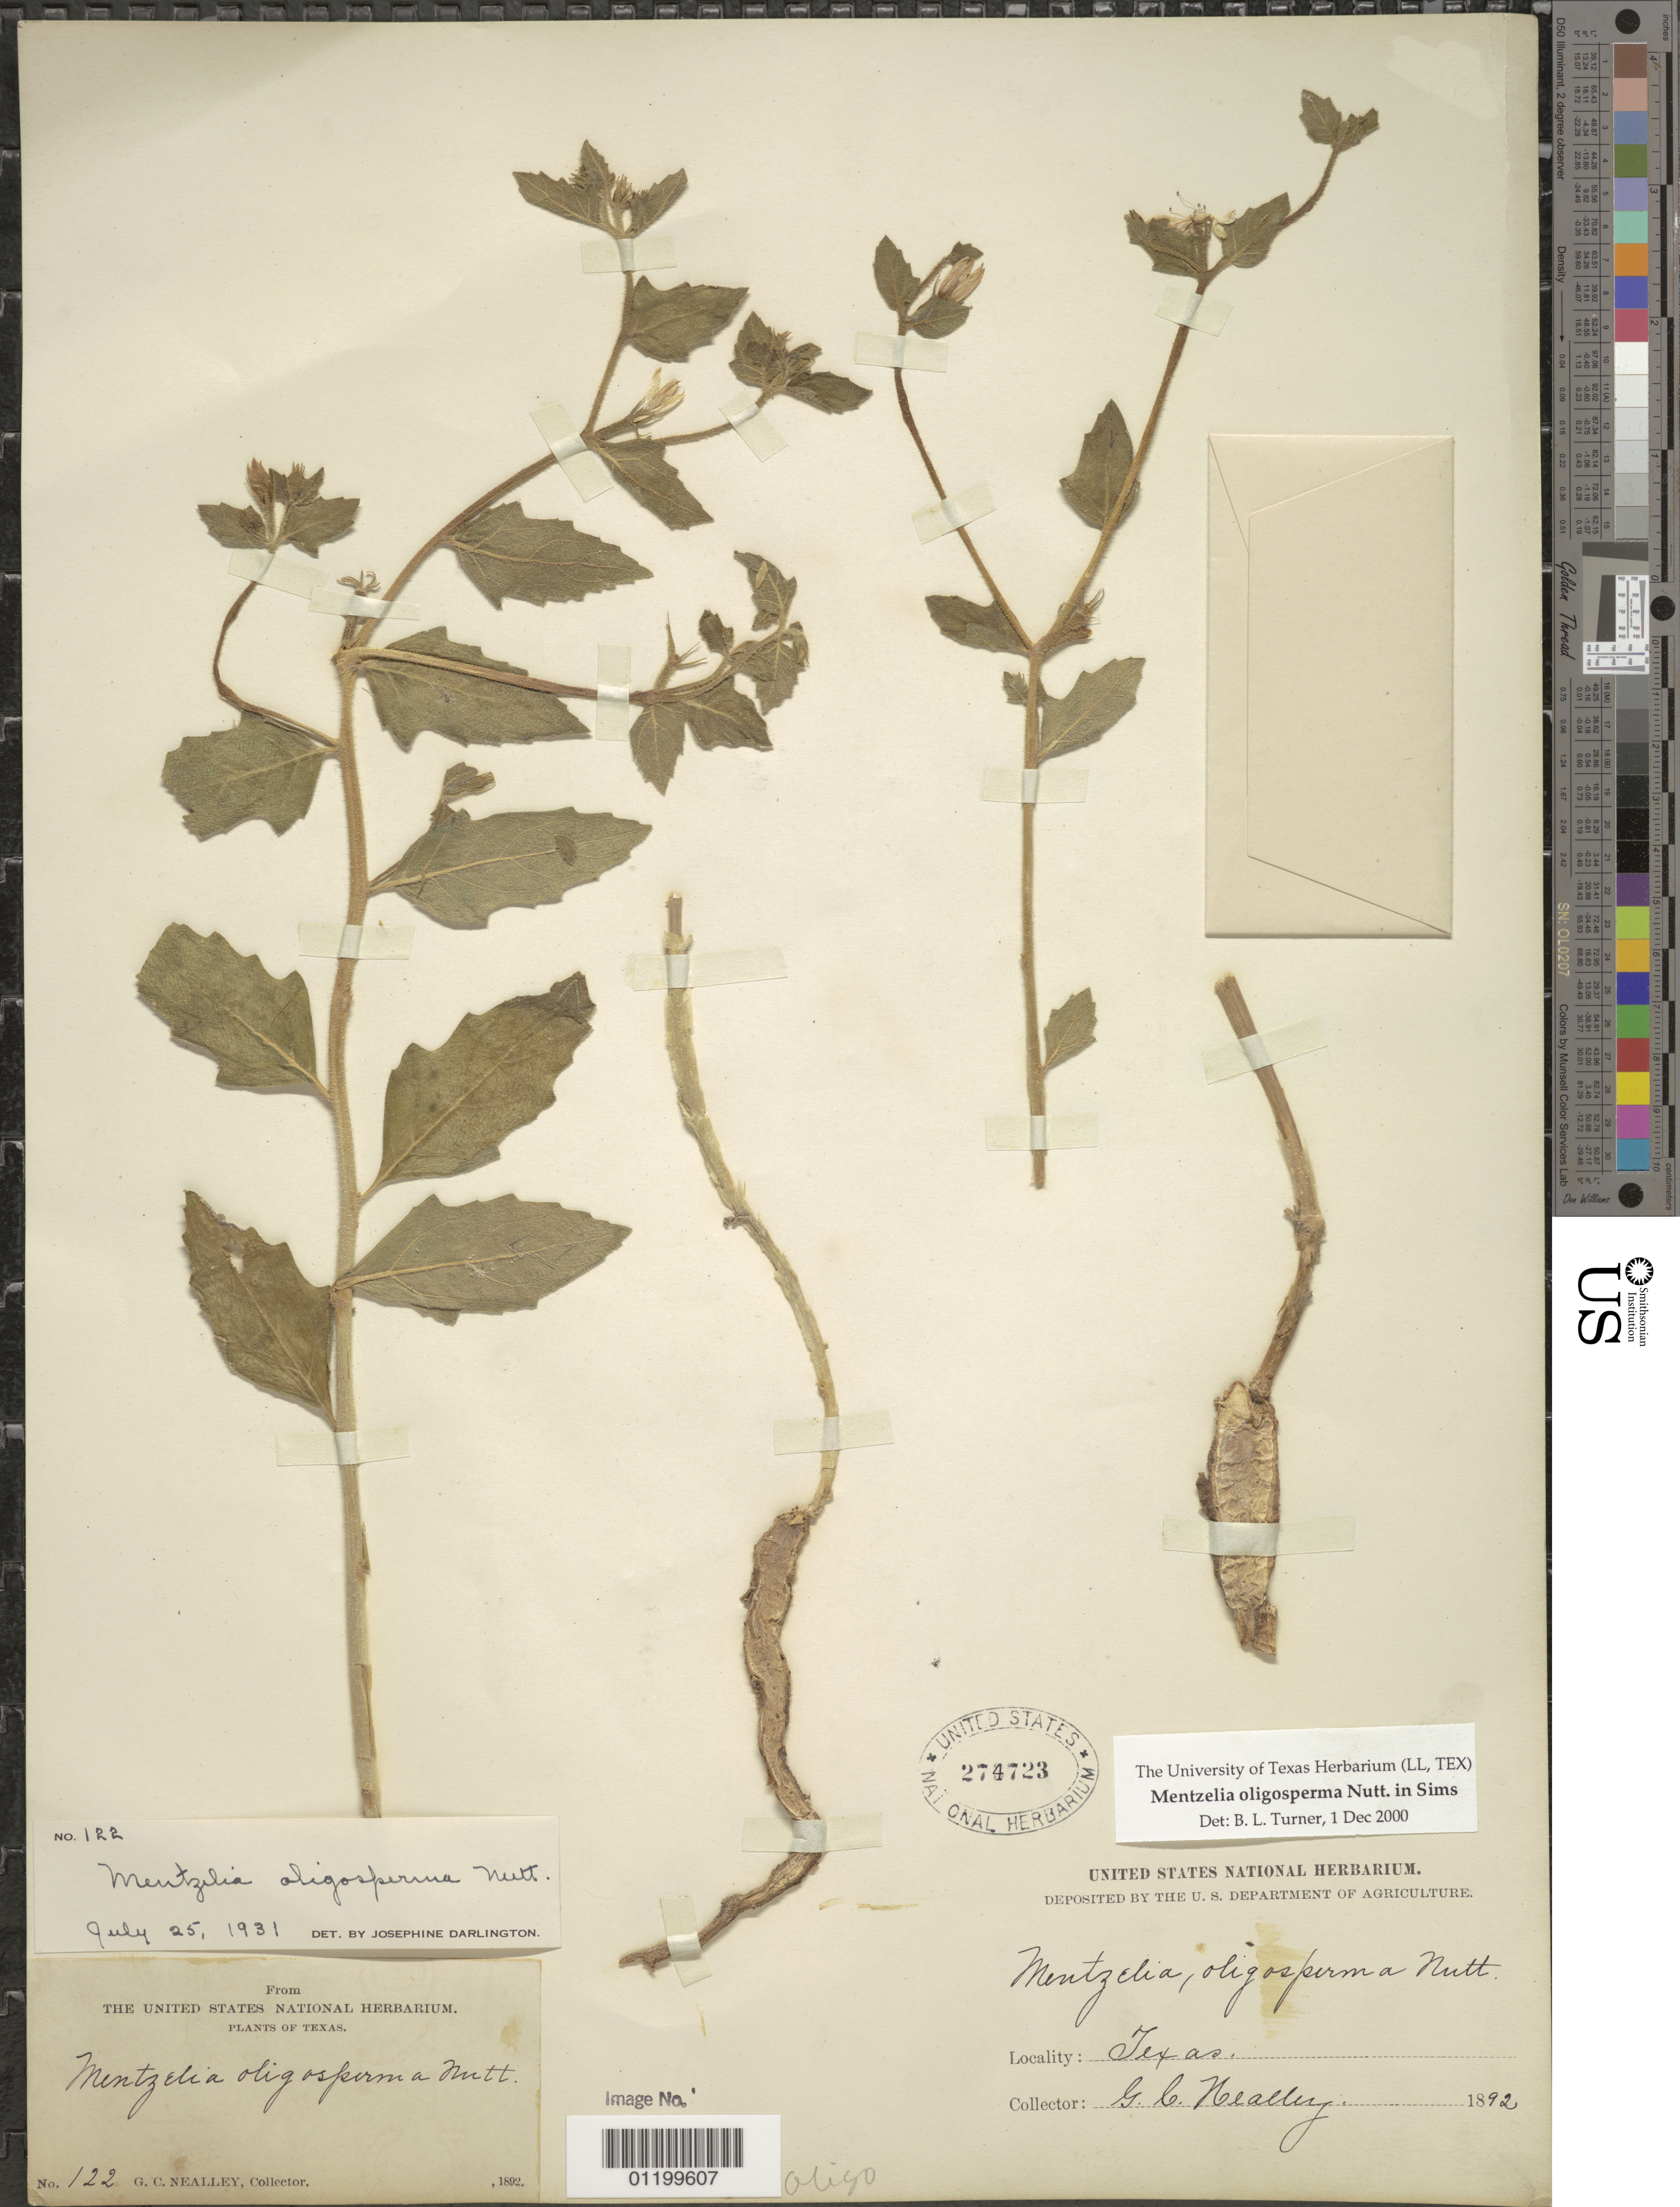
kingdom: Plantae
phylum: Tracheophyta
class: Magnoliopsida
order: Cornales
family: Loasaceae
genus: Mentzelia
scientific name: Mentzelia oligosperma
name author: Nutt. ex Sims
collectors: G. C. Nealley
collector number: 122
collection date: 1892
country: United States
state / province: Texas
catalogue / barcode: US 274723